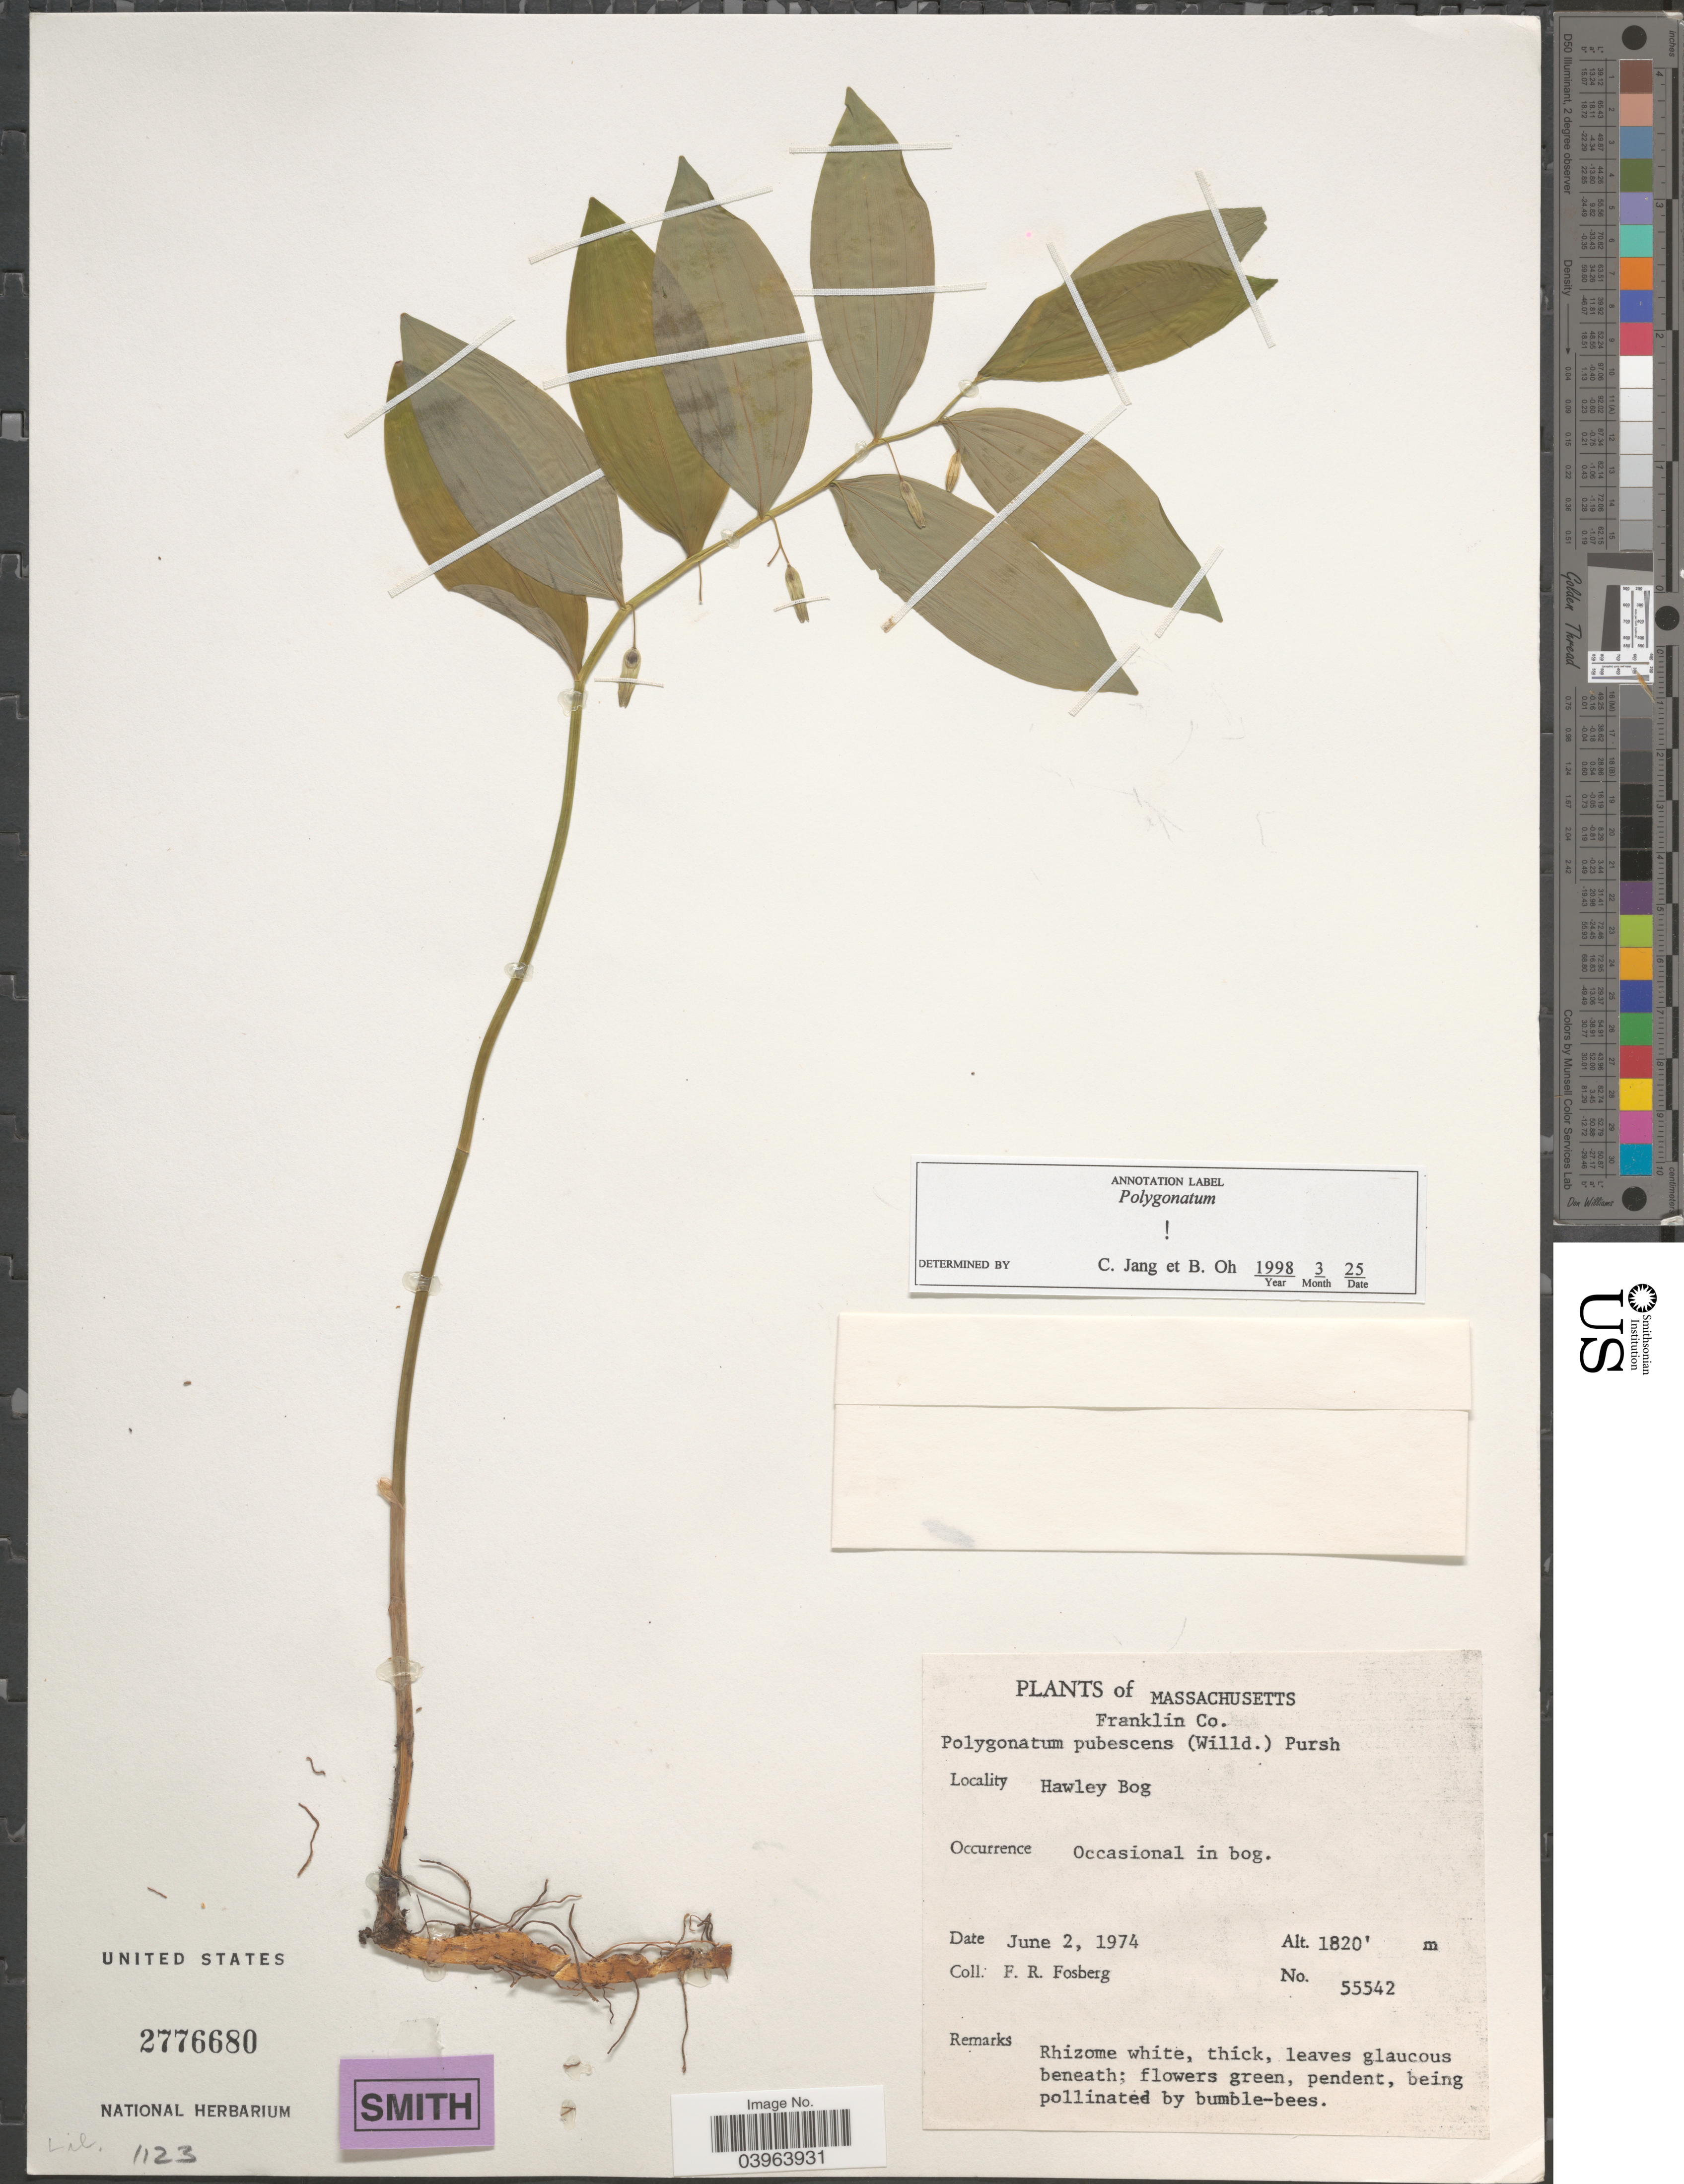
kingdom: Plantae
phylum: Tracheophyta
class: Liliopsida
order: Asparagales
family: Asparagaceae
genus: Polygonatum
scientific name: Polygonatum pubescens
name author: (Willd.) Pursh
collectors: F. R. Fosberg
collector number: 55542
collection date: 1974-06-02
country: United States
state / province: Massachusetts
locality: Franklin Co. Hawley Bog.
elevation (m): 555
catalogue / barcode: US 2776680